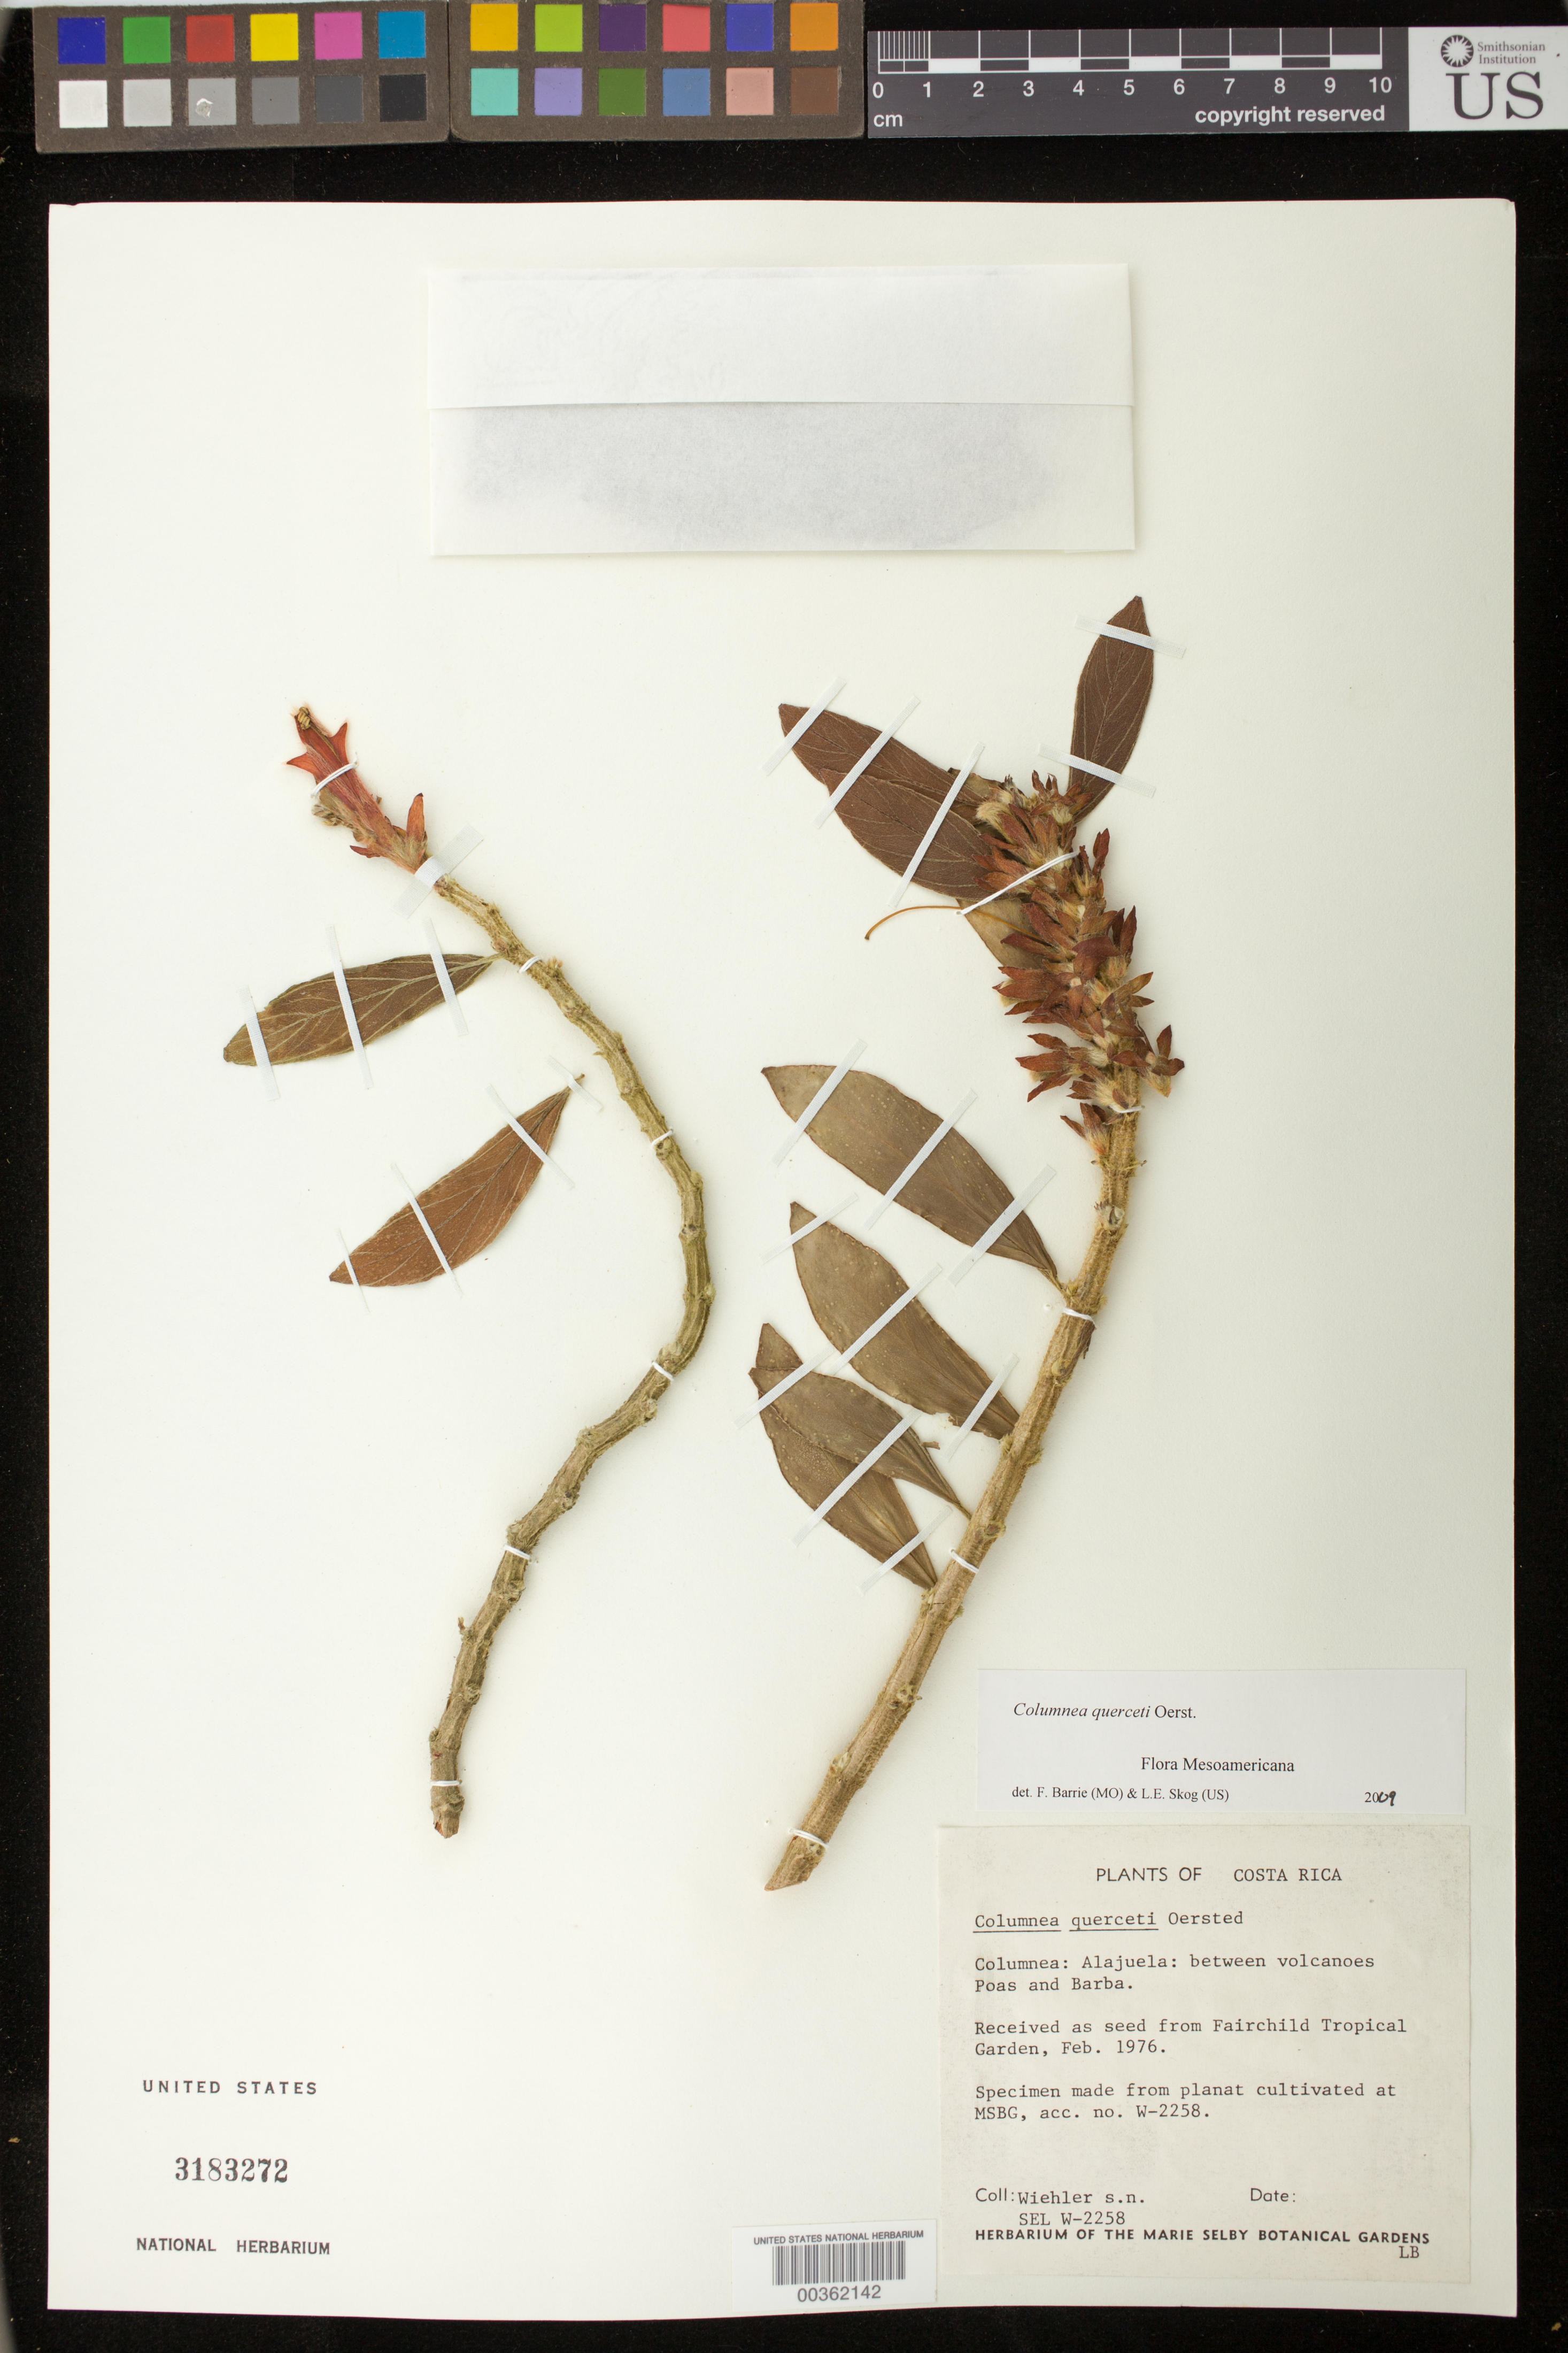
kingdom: Plantae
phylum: Tracheophyta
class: Magnoliopsida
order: Lamiales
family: Gesneriaceae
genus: Columnea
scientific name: Columnea querceti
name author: Oerst.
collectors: H. J. Wiehler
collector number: s.n. [W-2258]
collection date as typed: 1976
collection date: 1976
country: Costa Rica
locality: Costa Rica: Between volcanoes Poas and Barba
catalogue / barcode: US 3183272